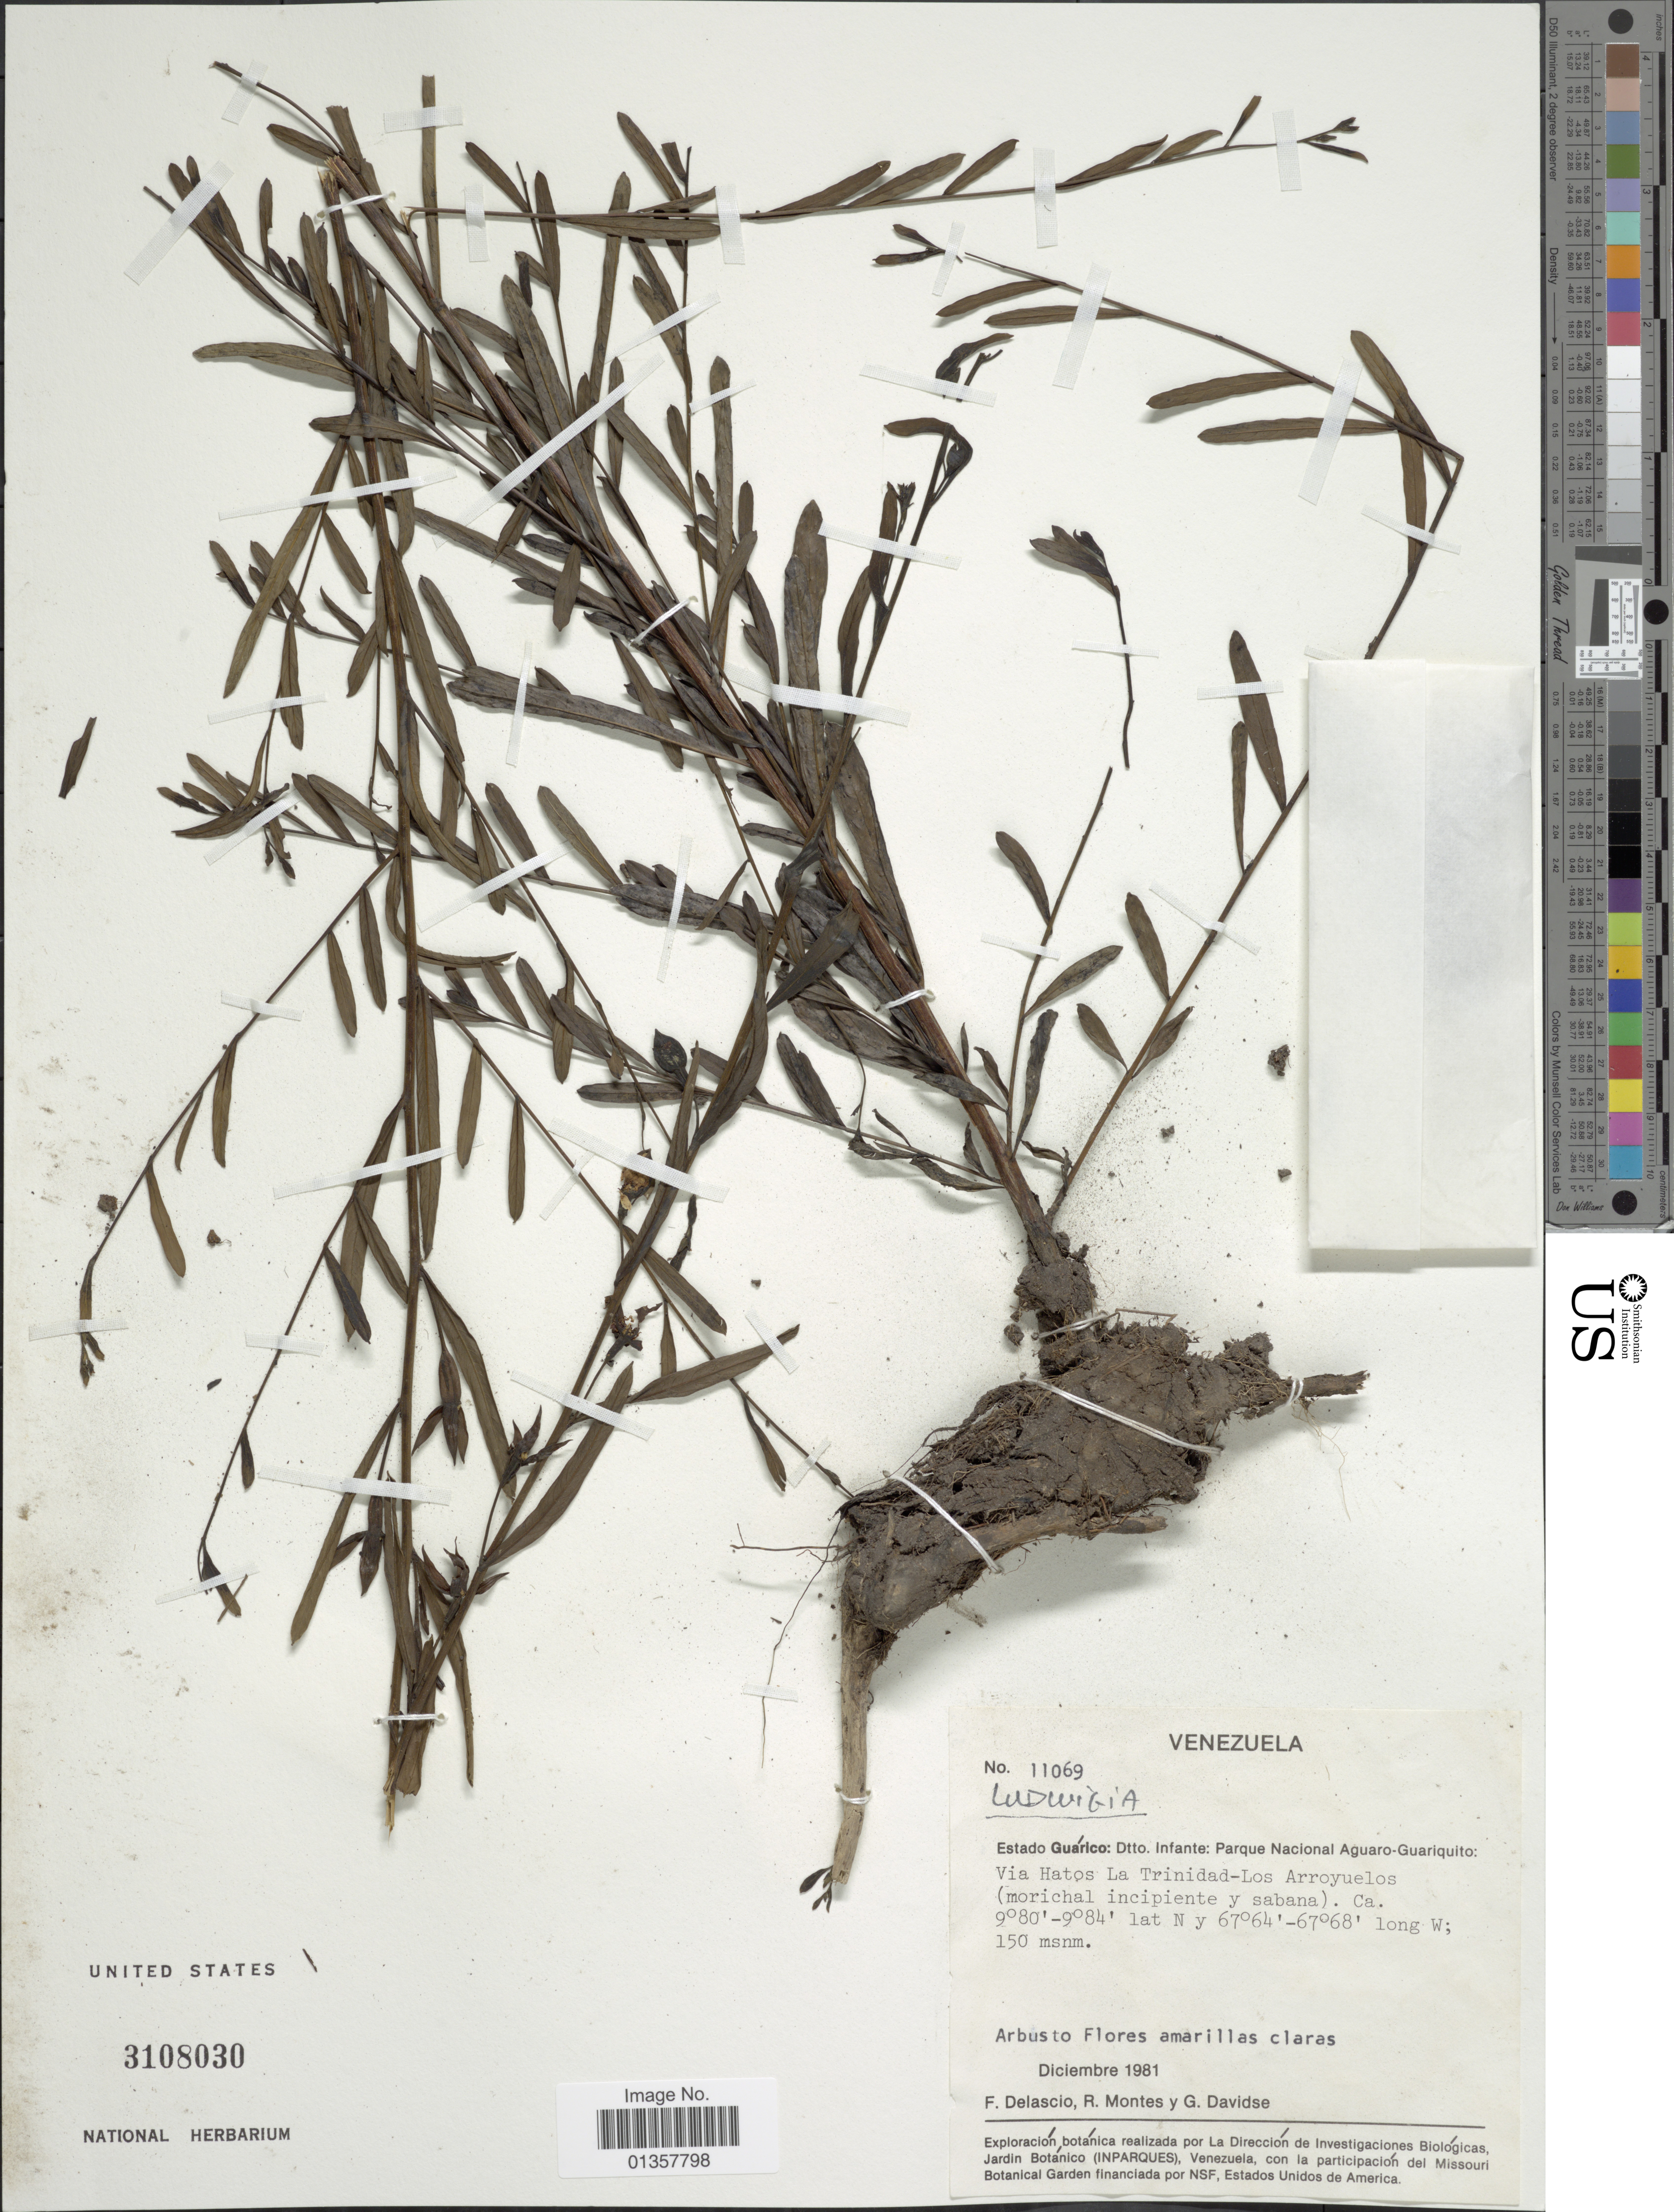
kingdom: Plantae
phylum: Tracheophyta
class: Magnoliopsida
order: Myrtales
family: Onagraceae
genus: Ludwigia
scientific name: Ludwigia sp.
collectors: F. Delascio C., R. Montes & G. Davidse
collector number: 11069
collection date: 1981-12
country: Venezuela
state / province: Guarico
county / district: Leonardo Infante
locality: Dtto. Infante: Parque Nacional Aguaro-Guariquito: Via Hatos La Trinidad - Los Arroyuelos (morichal incipiente y sabana)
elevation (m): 150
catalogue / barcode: US 3108030